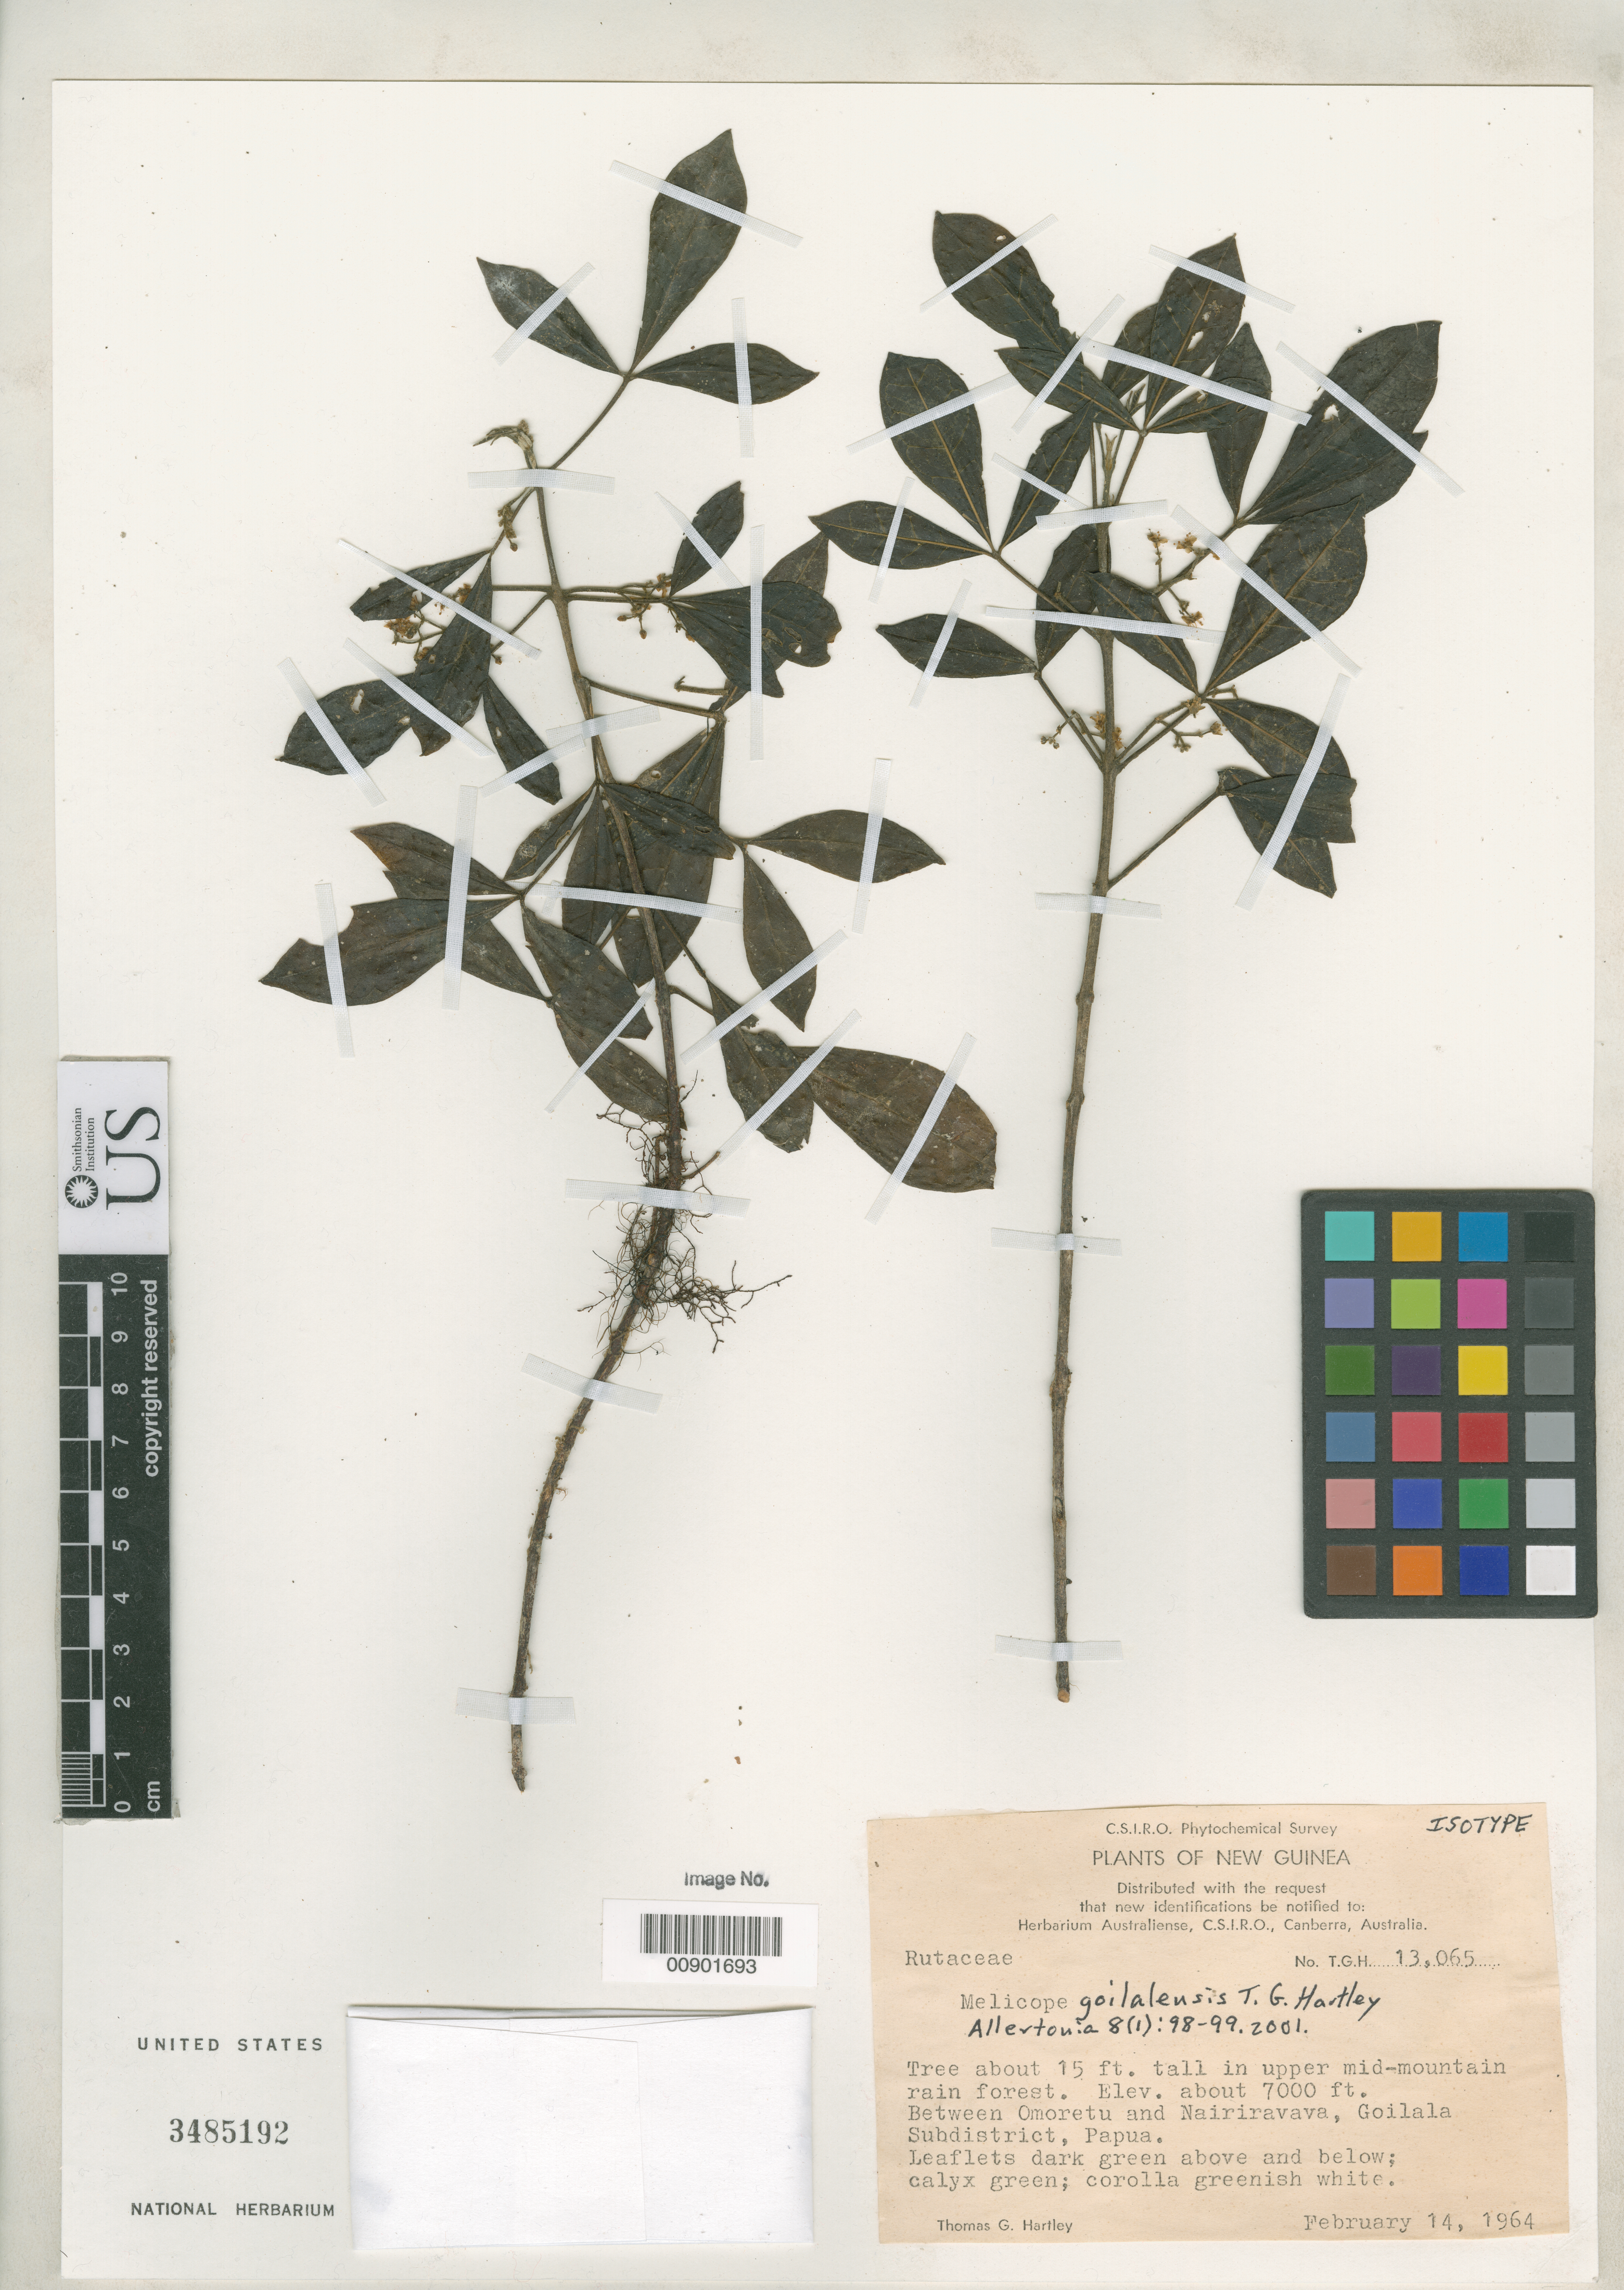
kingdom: Plantae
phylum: Tracheophyta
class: Magnoliopsida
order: Sapindales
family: Rutaceae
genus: Melicope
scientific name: Melicope goilalensis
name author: T.G. Hartley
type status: Isotype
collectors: T. G. Hartley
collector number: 13065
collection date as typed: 14 Feb 1964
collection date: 1964-02-14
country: Papua New Guinea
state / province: Central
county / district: Goilala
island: New Guinea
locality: Between Omoretu and Nairiravava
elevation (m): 2134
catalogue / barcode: US 3485192